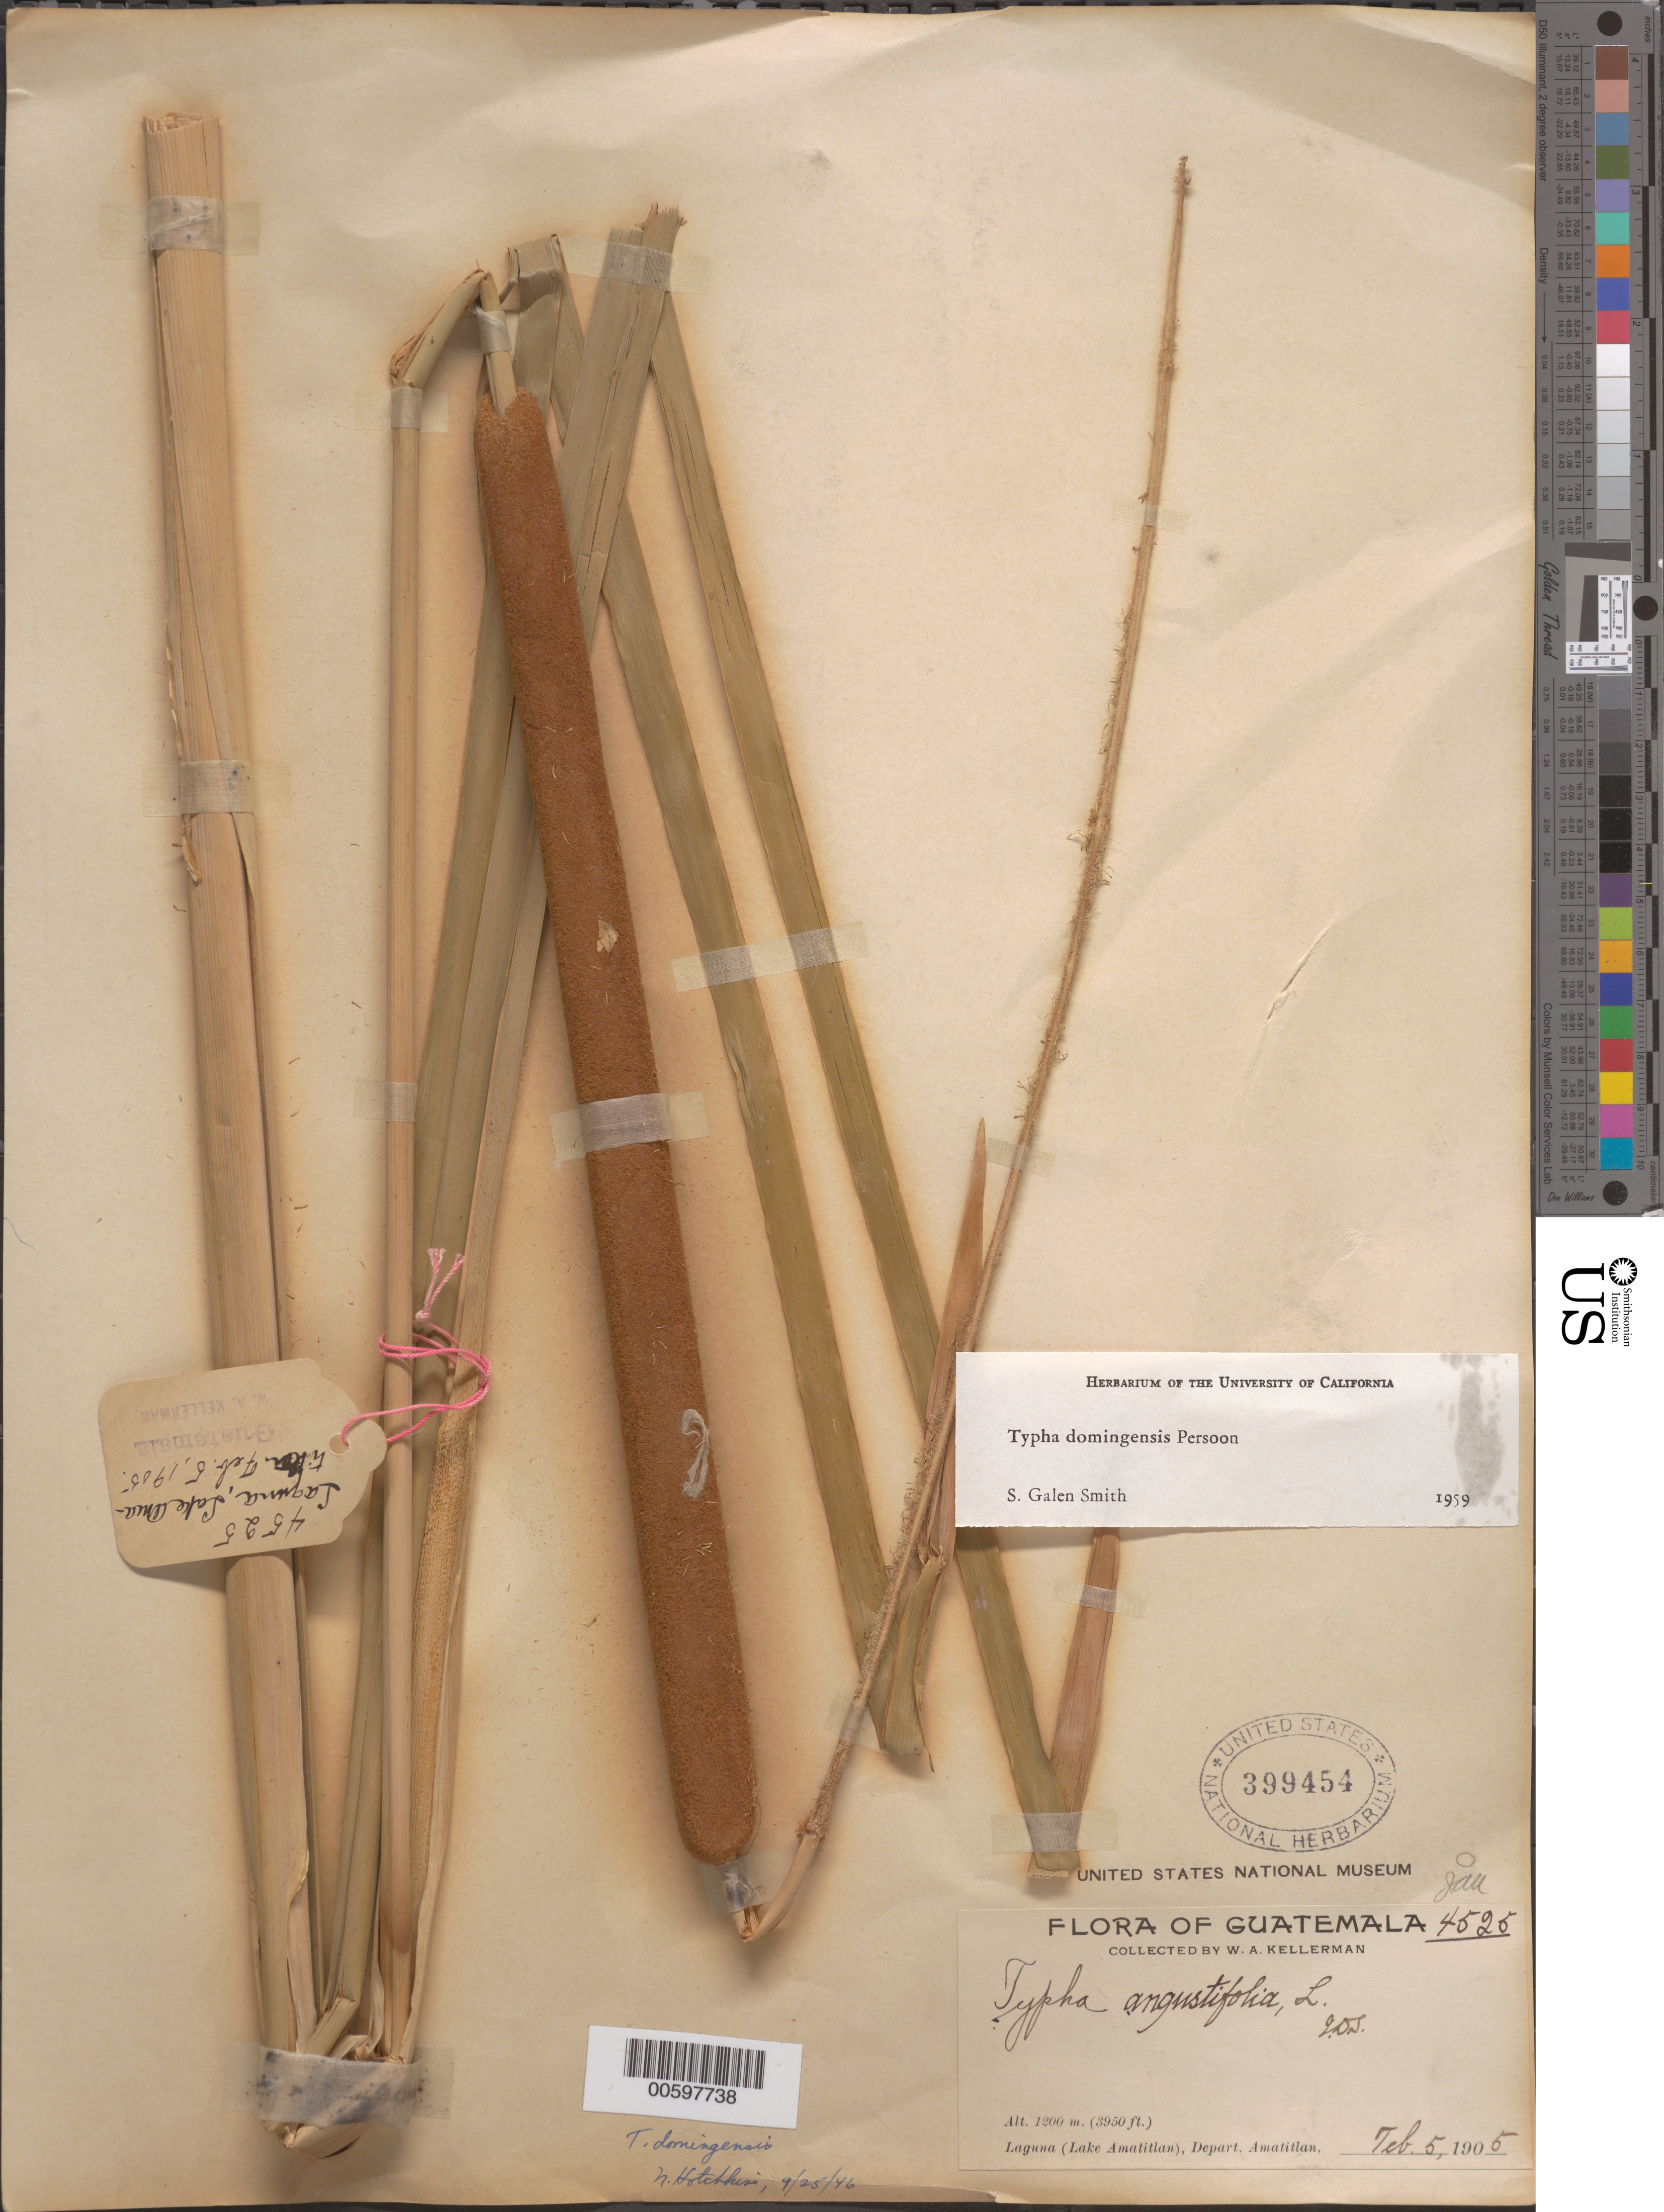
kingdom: Plantae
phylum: Tracheophyta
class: Liliopsida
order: Poales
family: Typhaceae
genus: Typha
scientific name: Typha domingensis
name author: Pers.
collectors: W. A. Kellerman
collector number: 4525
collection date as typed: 05 Feb 1905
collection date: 1905-02-05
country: Guatemala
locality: Amatitlán, Lake Amatitlán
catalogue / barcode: US 399454